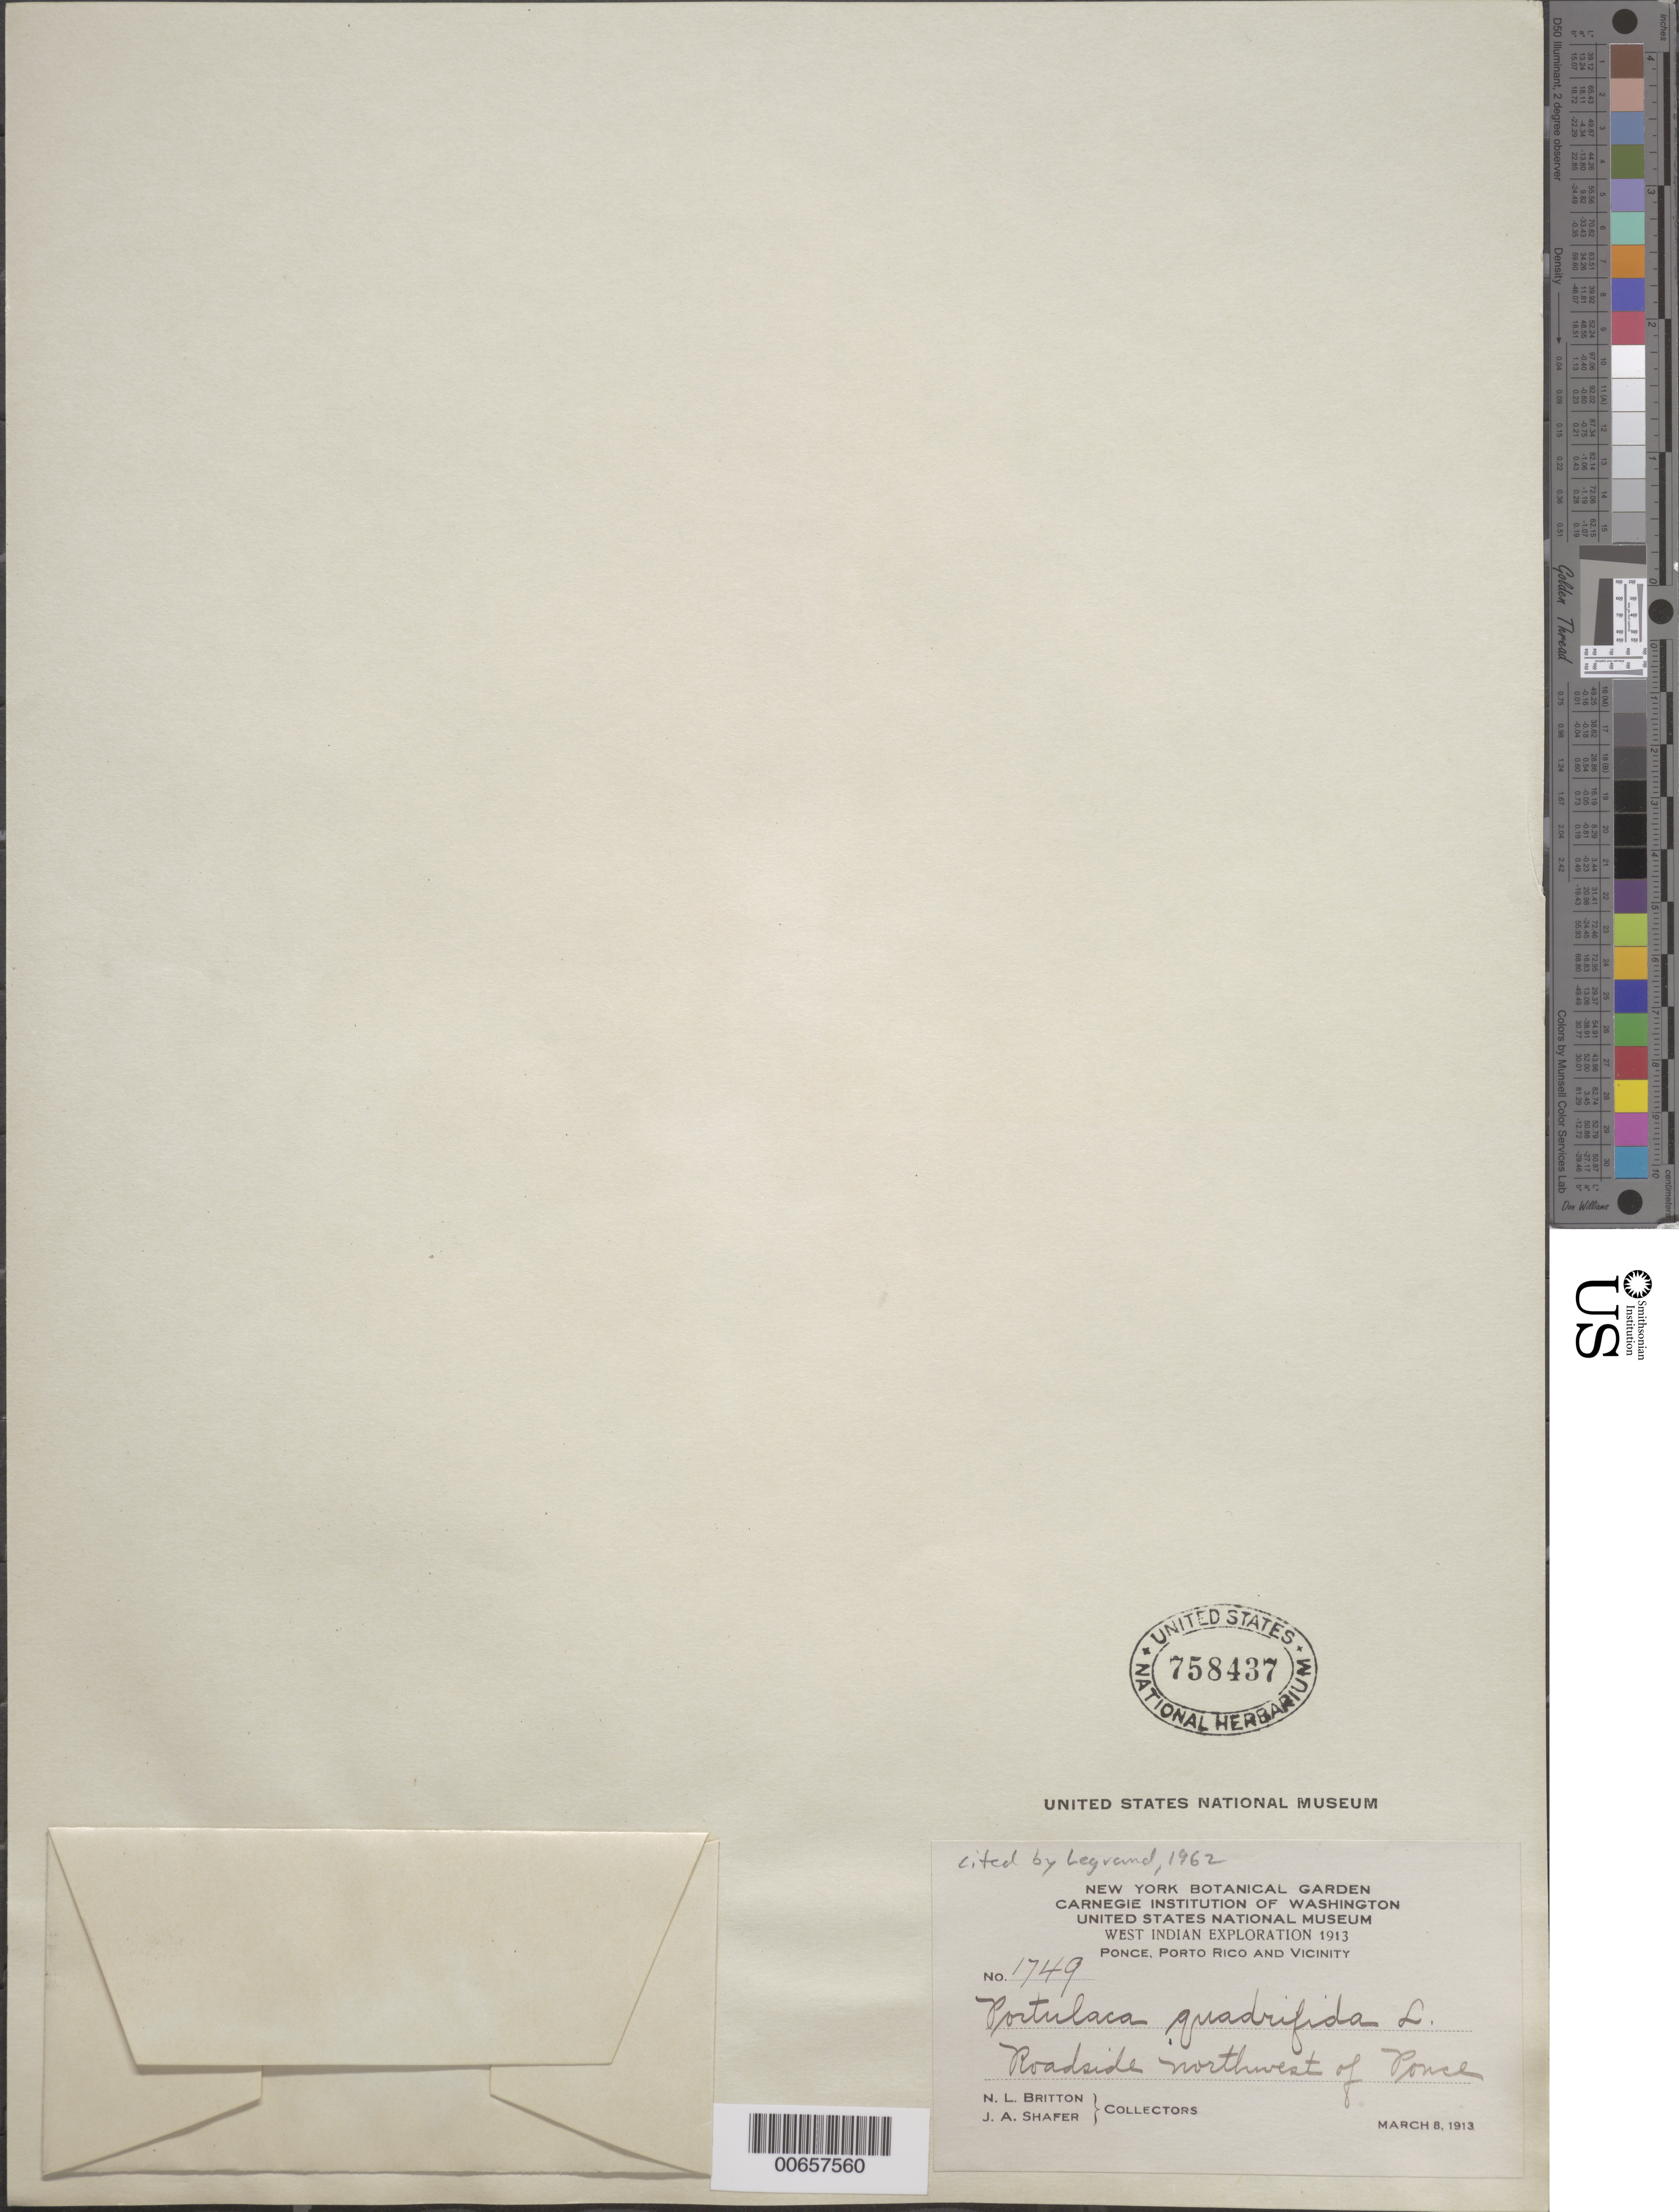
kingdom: Plantae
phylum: Tracheophyta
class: Magnoliopsida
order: Caryophyllales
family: Portulacaceae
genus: Portulaca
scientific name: Portulaca quadrifida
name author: L.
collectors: N. Britton & J. A. Shafer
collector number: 1749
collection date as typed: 08 Mar 1913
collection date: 1913-03-08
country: Puerto Rico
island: Greater Antilles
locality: Ponce, roadside N of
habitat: Roadside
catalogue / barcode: US 758437